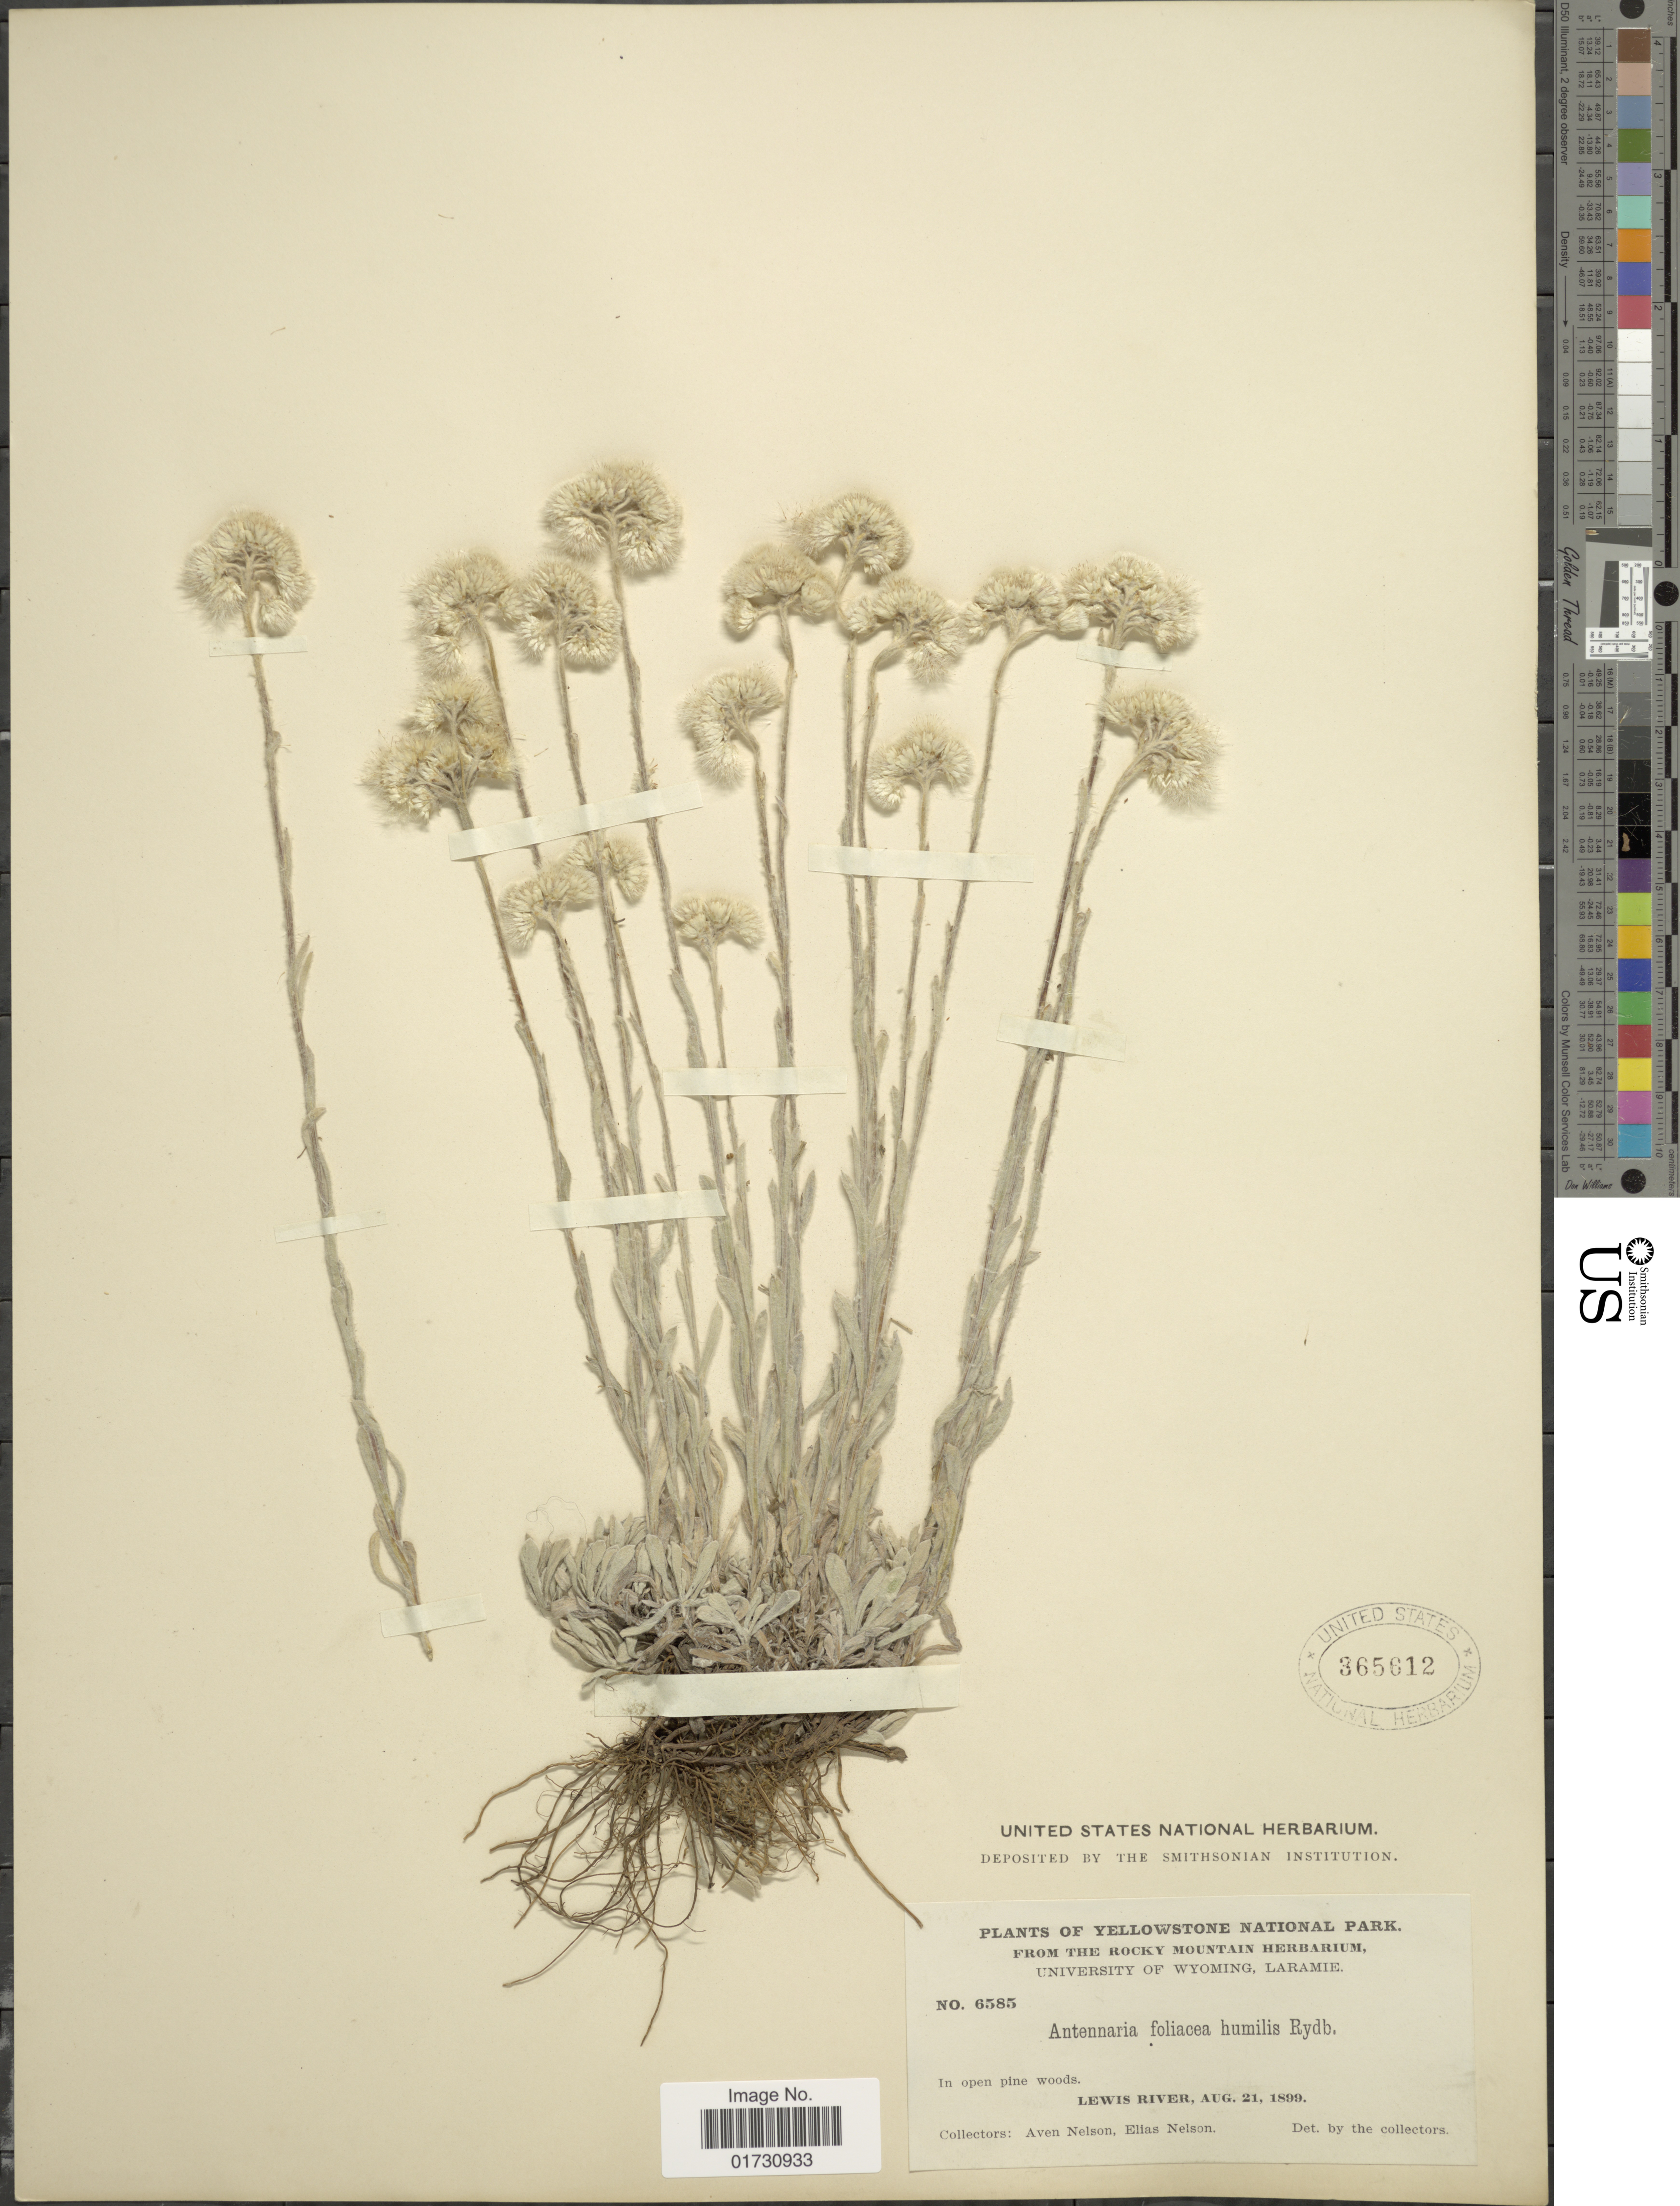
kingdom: Plantae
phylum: Tracheophyta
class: Magnoliopsida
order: Asterales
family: Asteraceae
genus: Antennaria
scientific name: Antennaria foliacea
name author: Greene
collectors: A. Nelson & E. Nelson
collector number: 6585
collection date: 1899-08-21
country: United States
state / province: Wyoming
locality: Yellowstone National Park, Lewis River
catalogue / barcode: US 365612